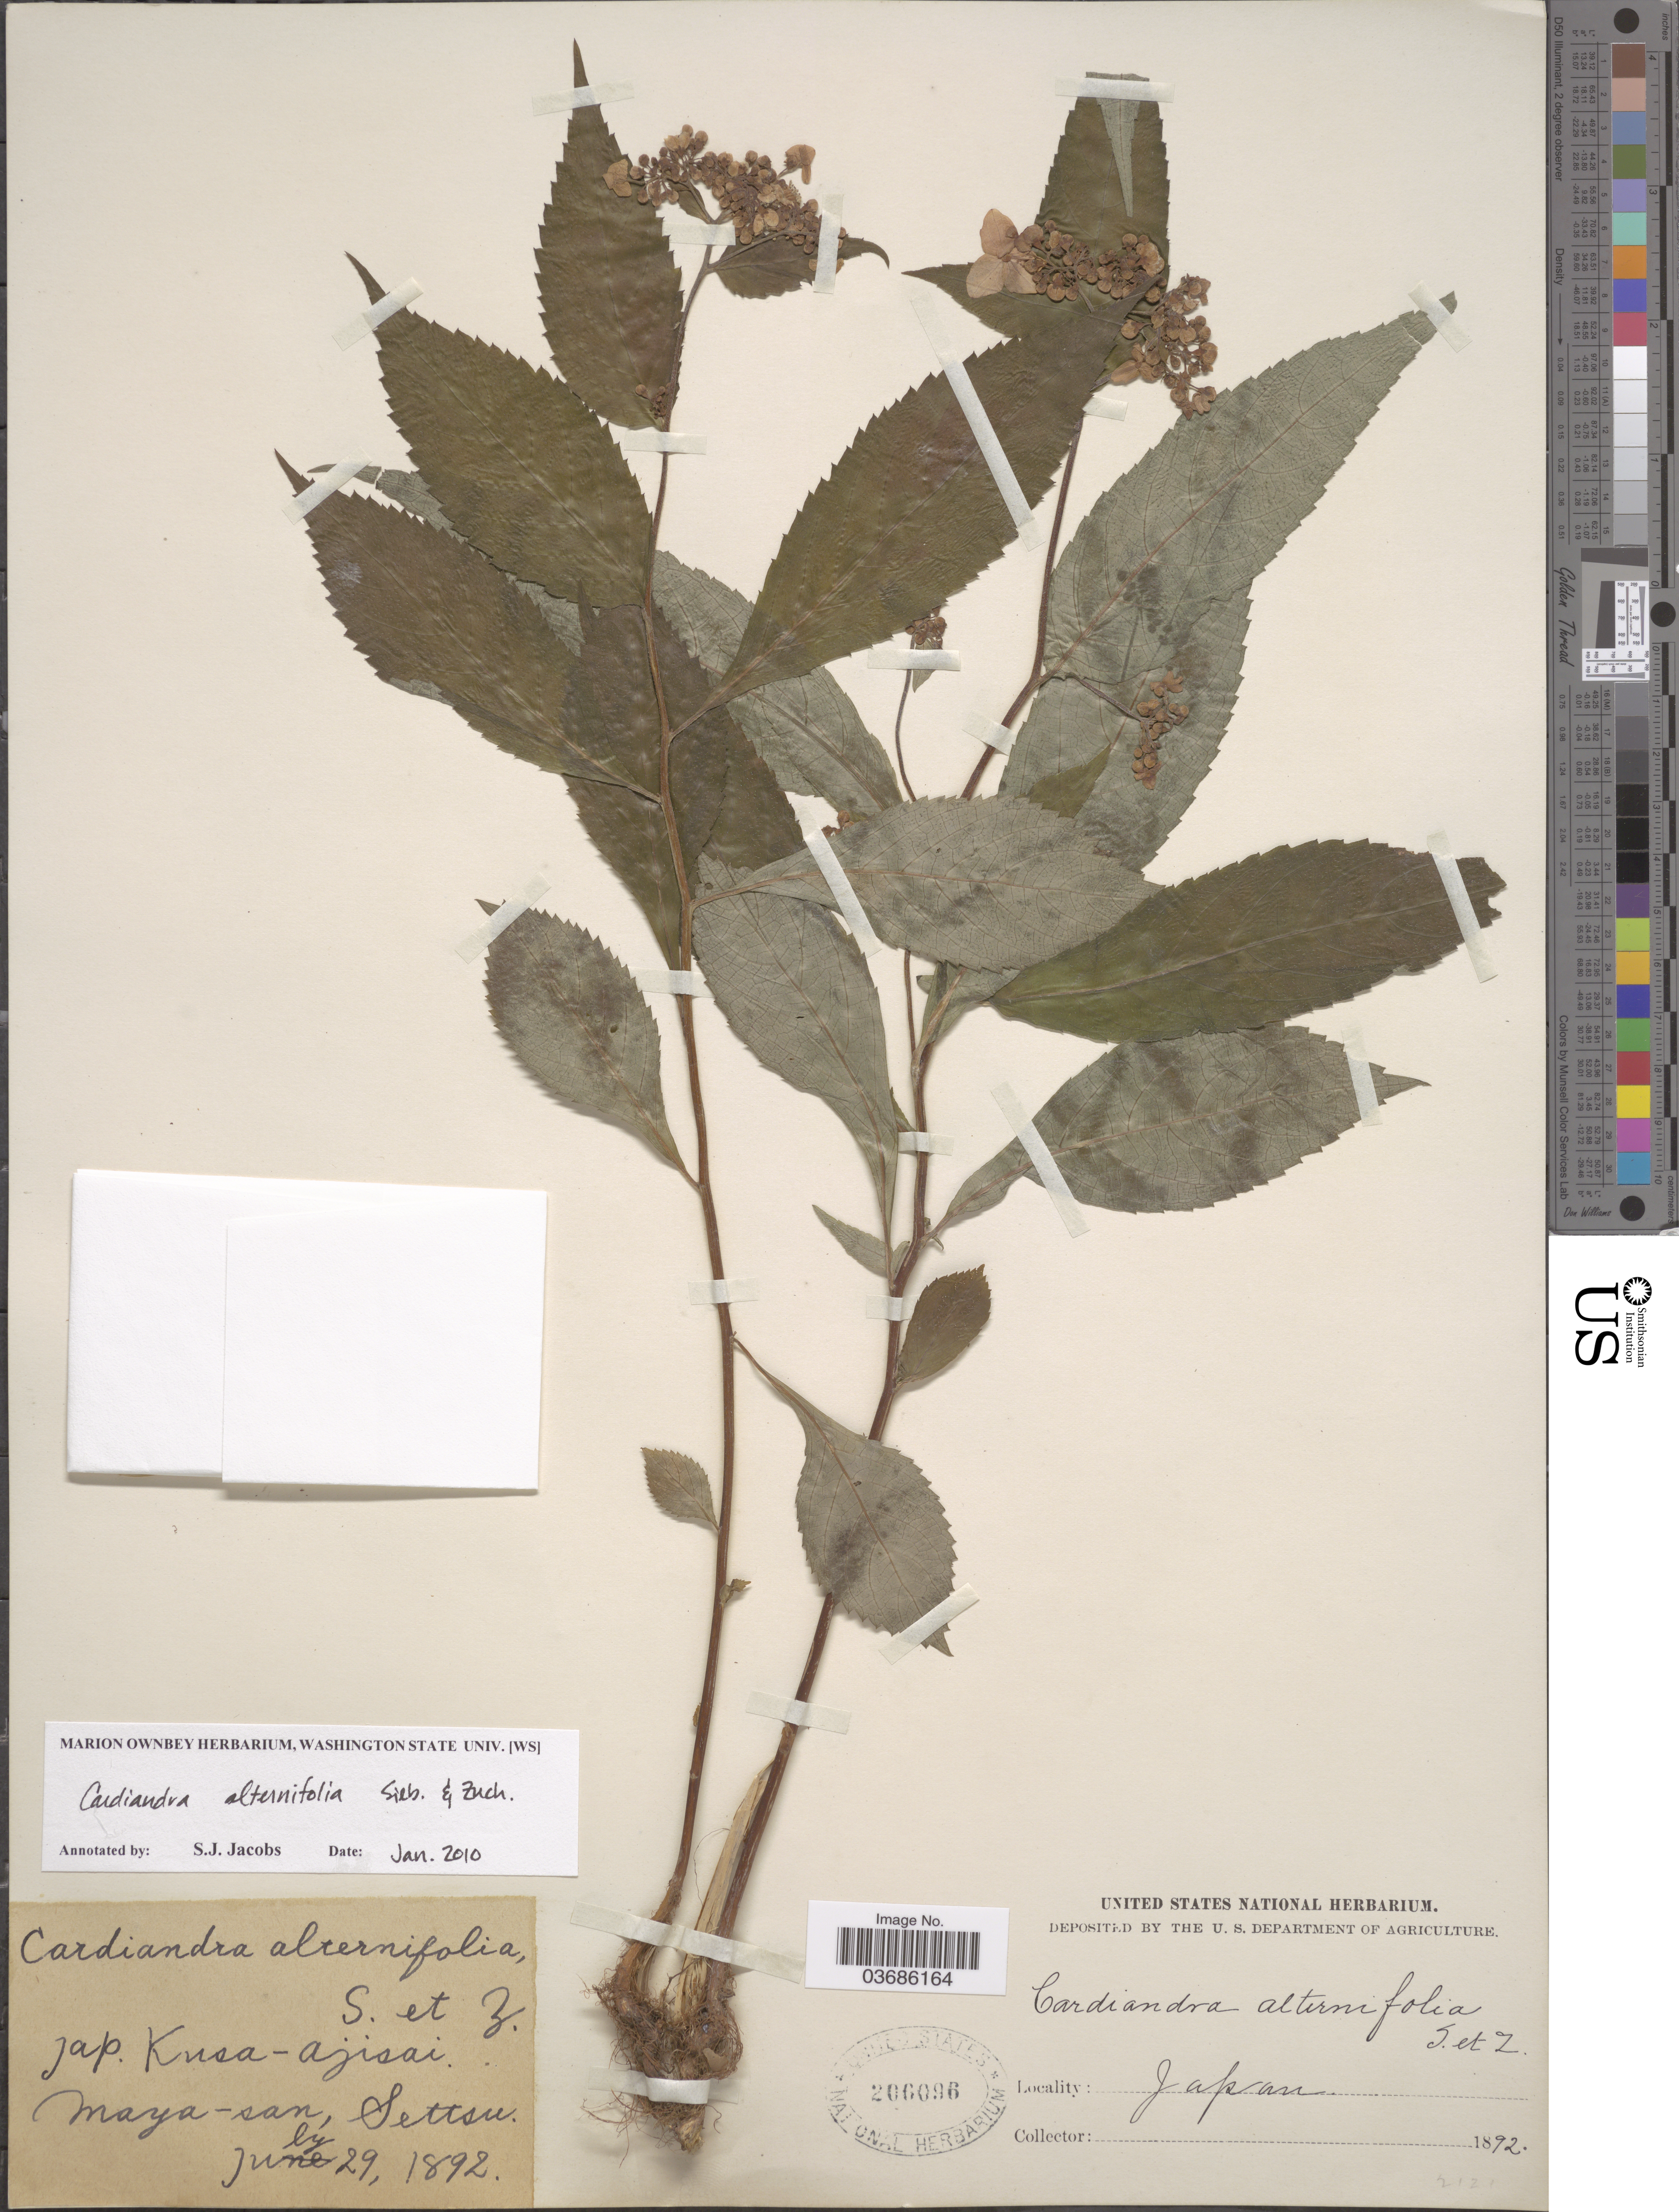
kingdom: Plantae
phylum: Tracheophyta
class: Magnoliopsida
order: Cornales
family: Hydrangeaceae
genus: Hydrangea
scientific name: Hydrangea alternifolia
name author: Siebold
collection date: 1892-07-29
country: Japan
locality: Maya-san, Settsu.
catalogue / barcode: US 206096